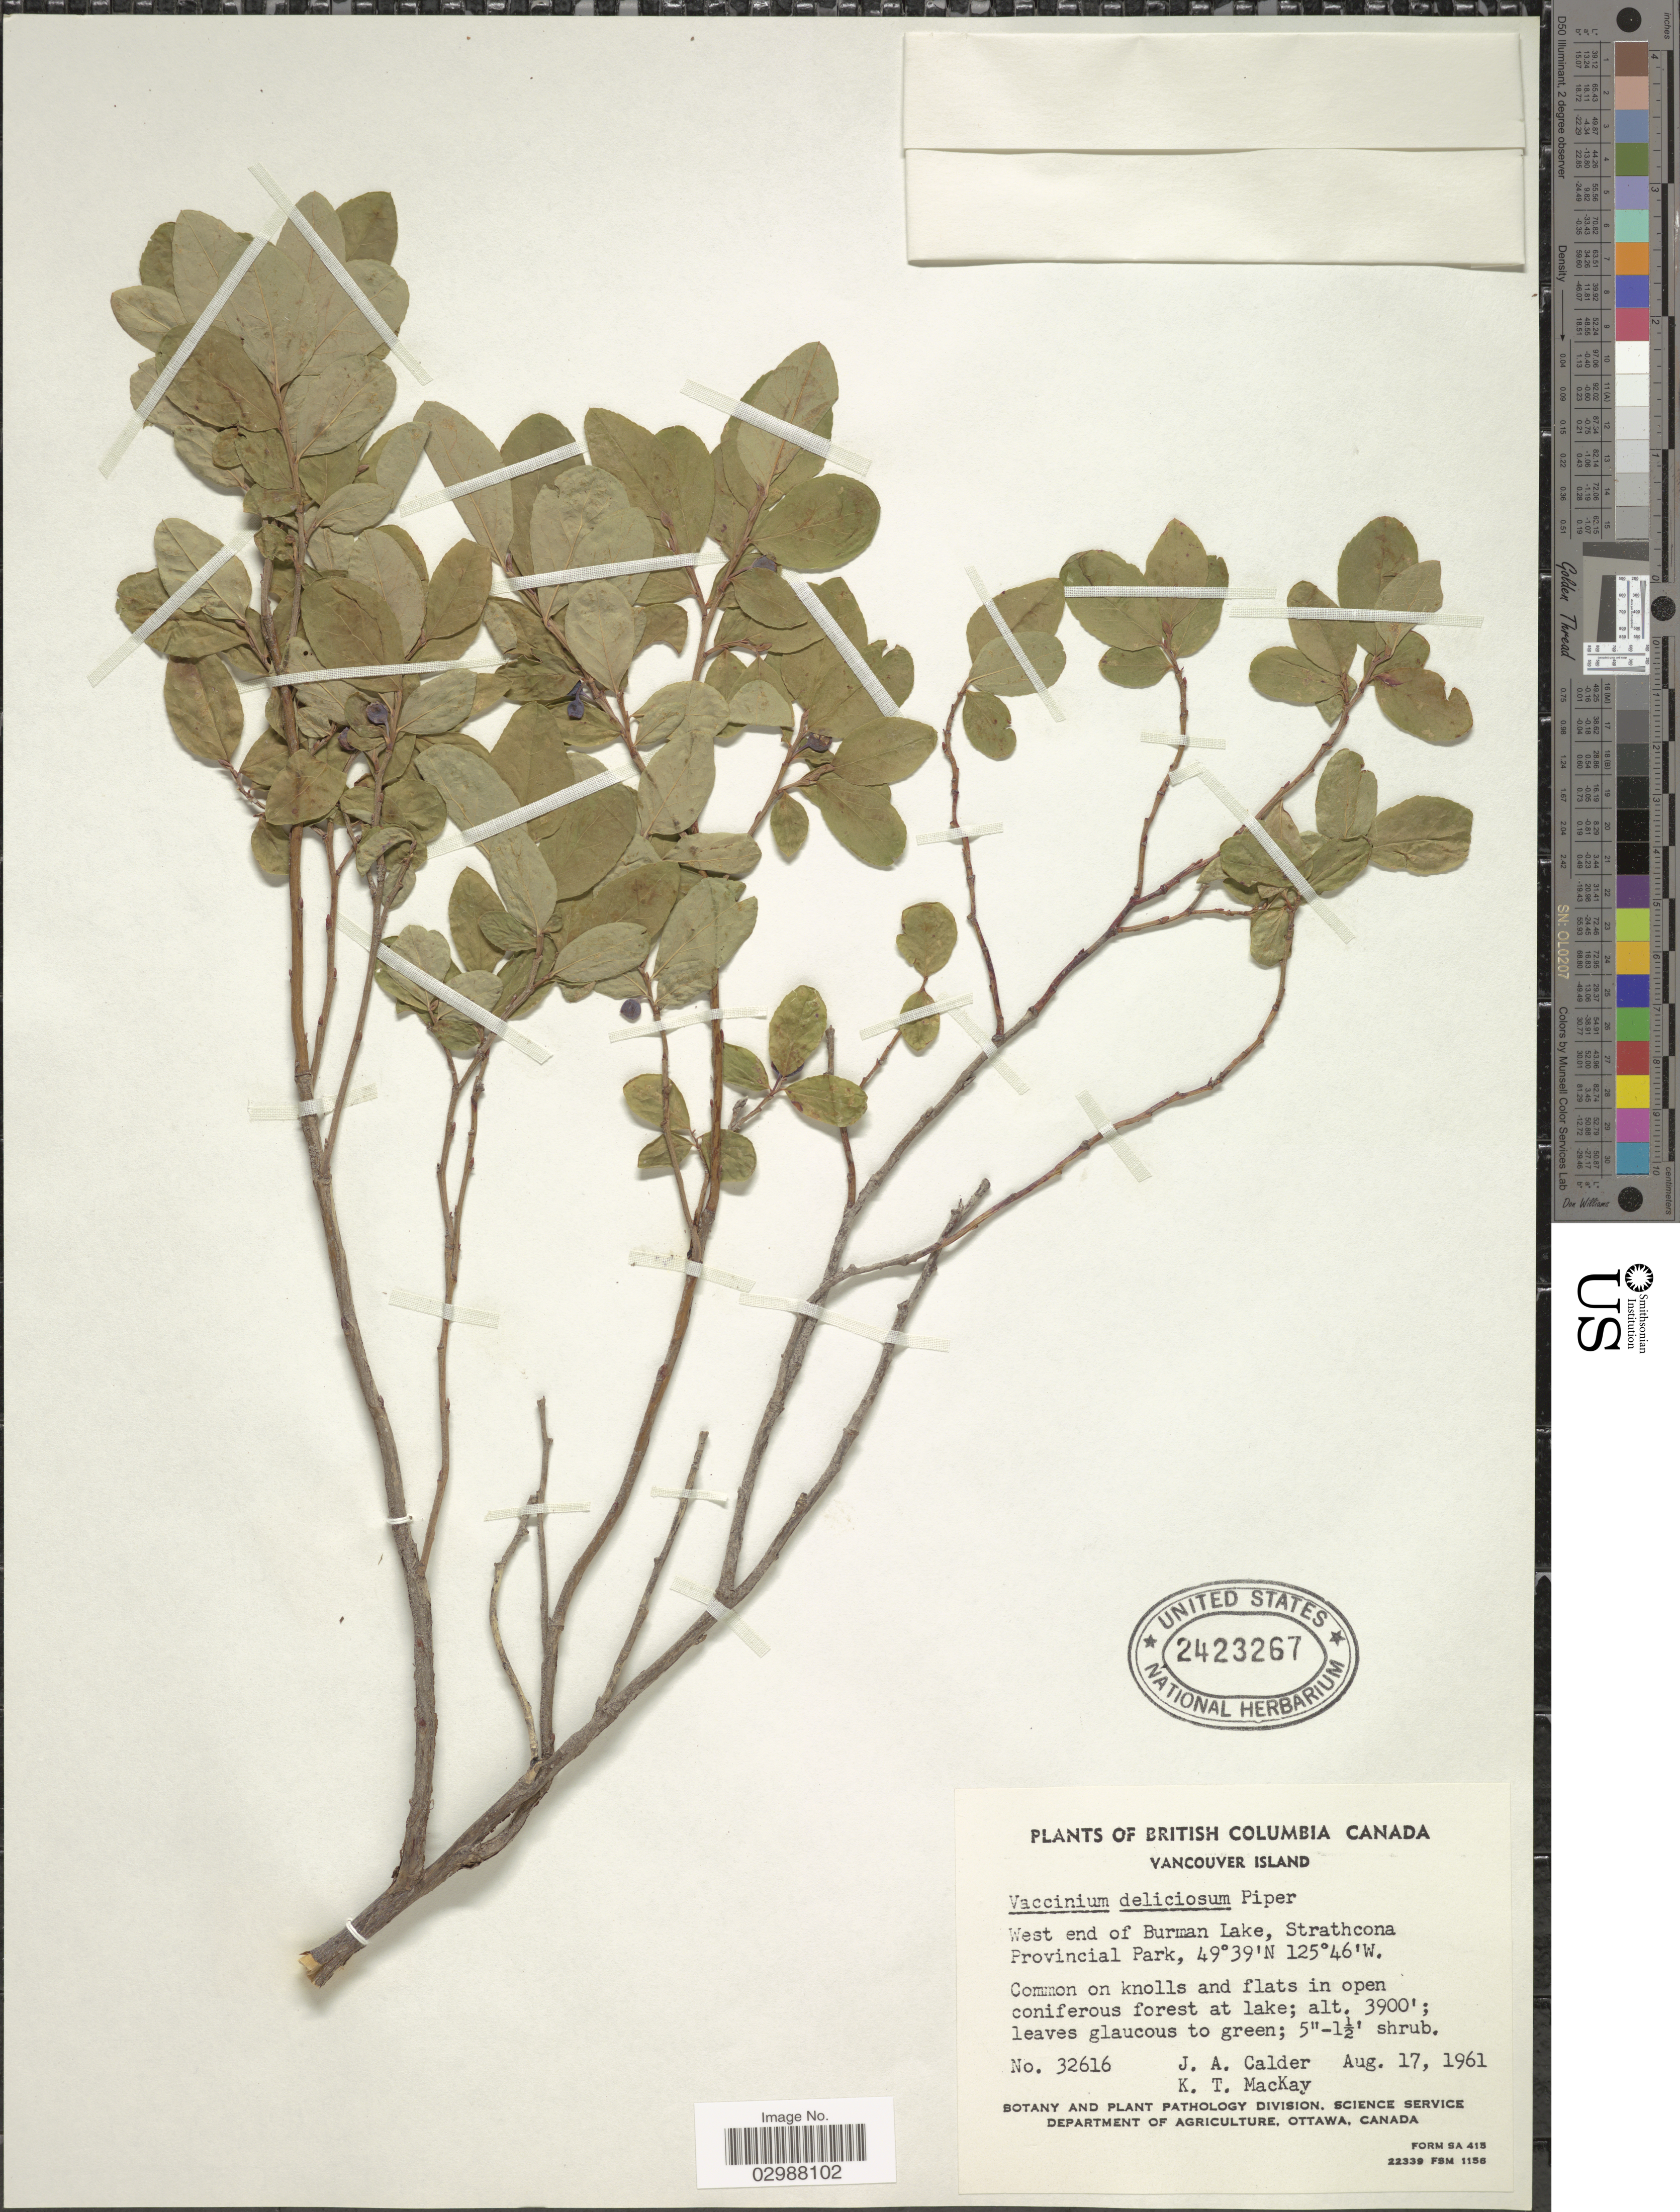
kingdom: Plantae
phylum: Tracheophyta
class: Magnoliopsida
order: Ericales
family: Ericaceae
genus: Vaccinium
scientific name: Vaccinium deliciosum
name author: Piper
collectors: J. A. Calder & K. T. Mackay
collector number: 32616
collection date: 1961-08-17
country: Canada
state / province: British Columbia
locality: Vancouver Island. West end of Burman Lake, Strathcona Provincial Park.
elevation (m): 1189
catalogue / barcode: US 2423267